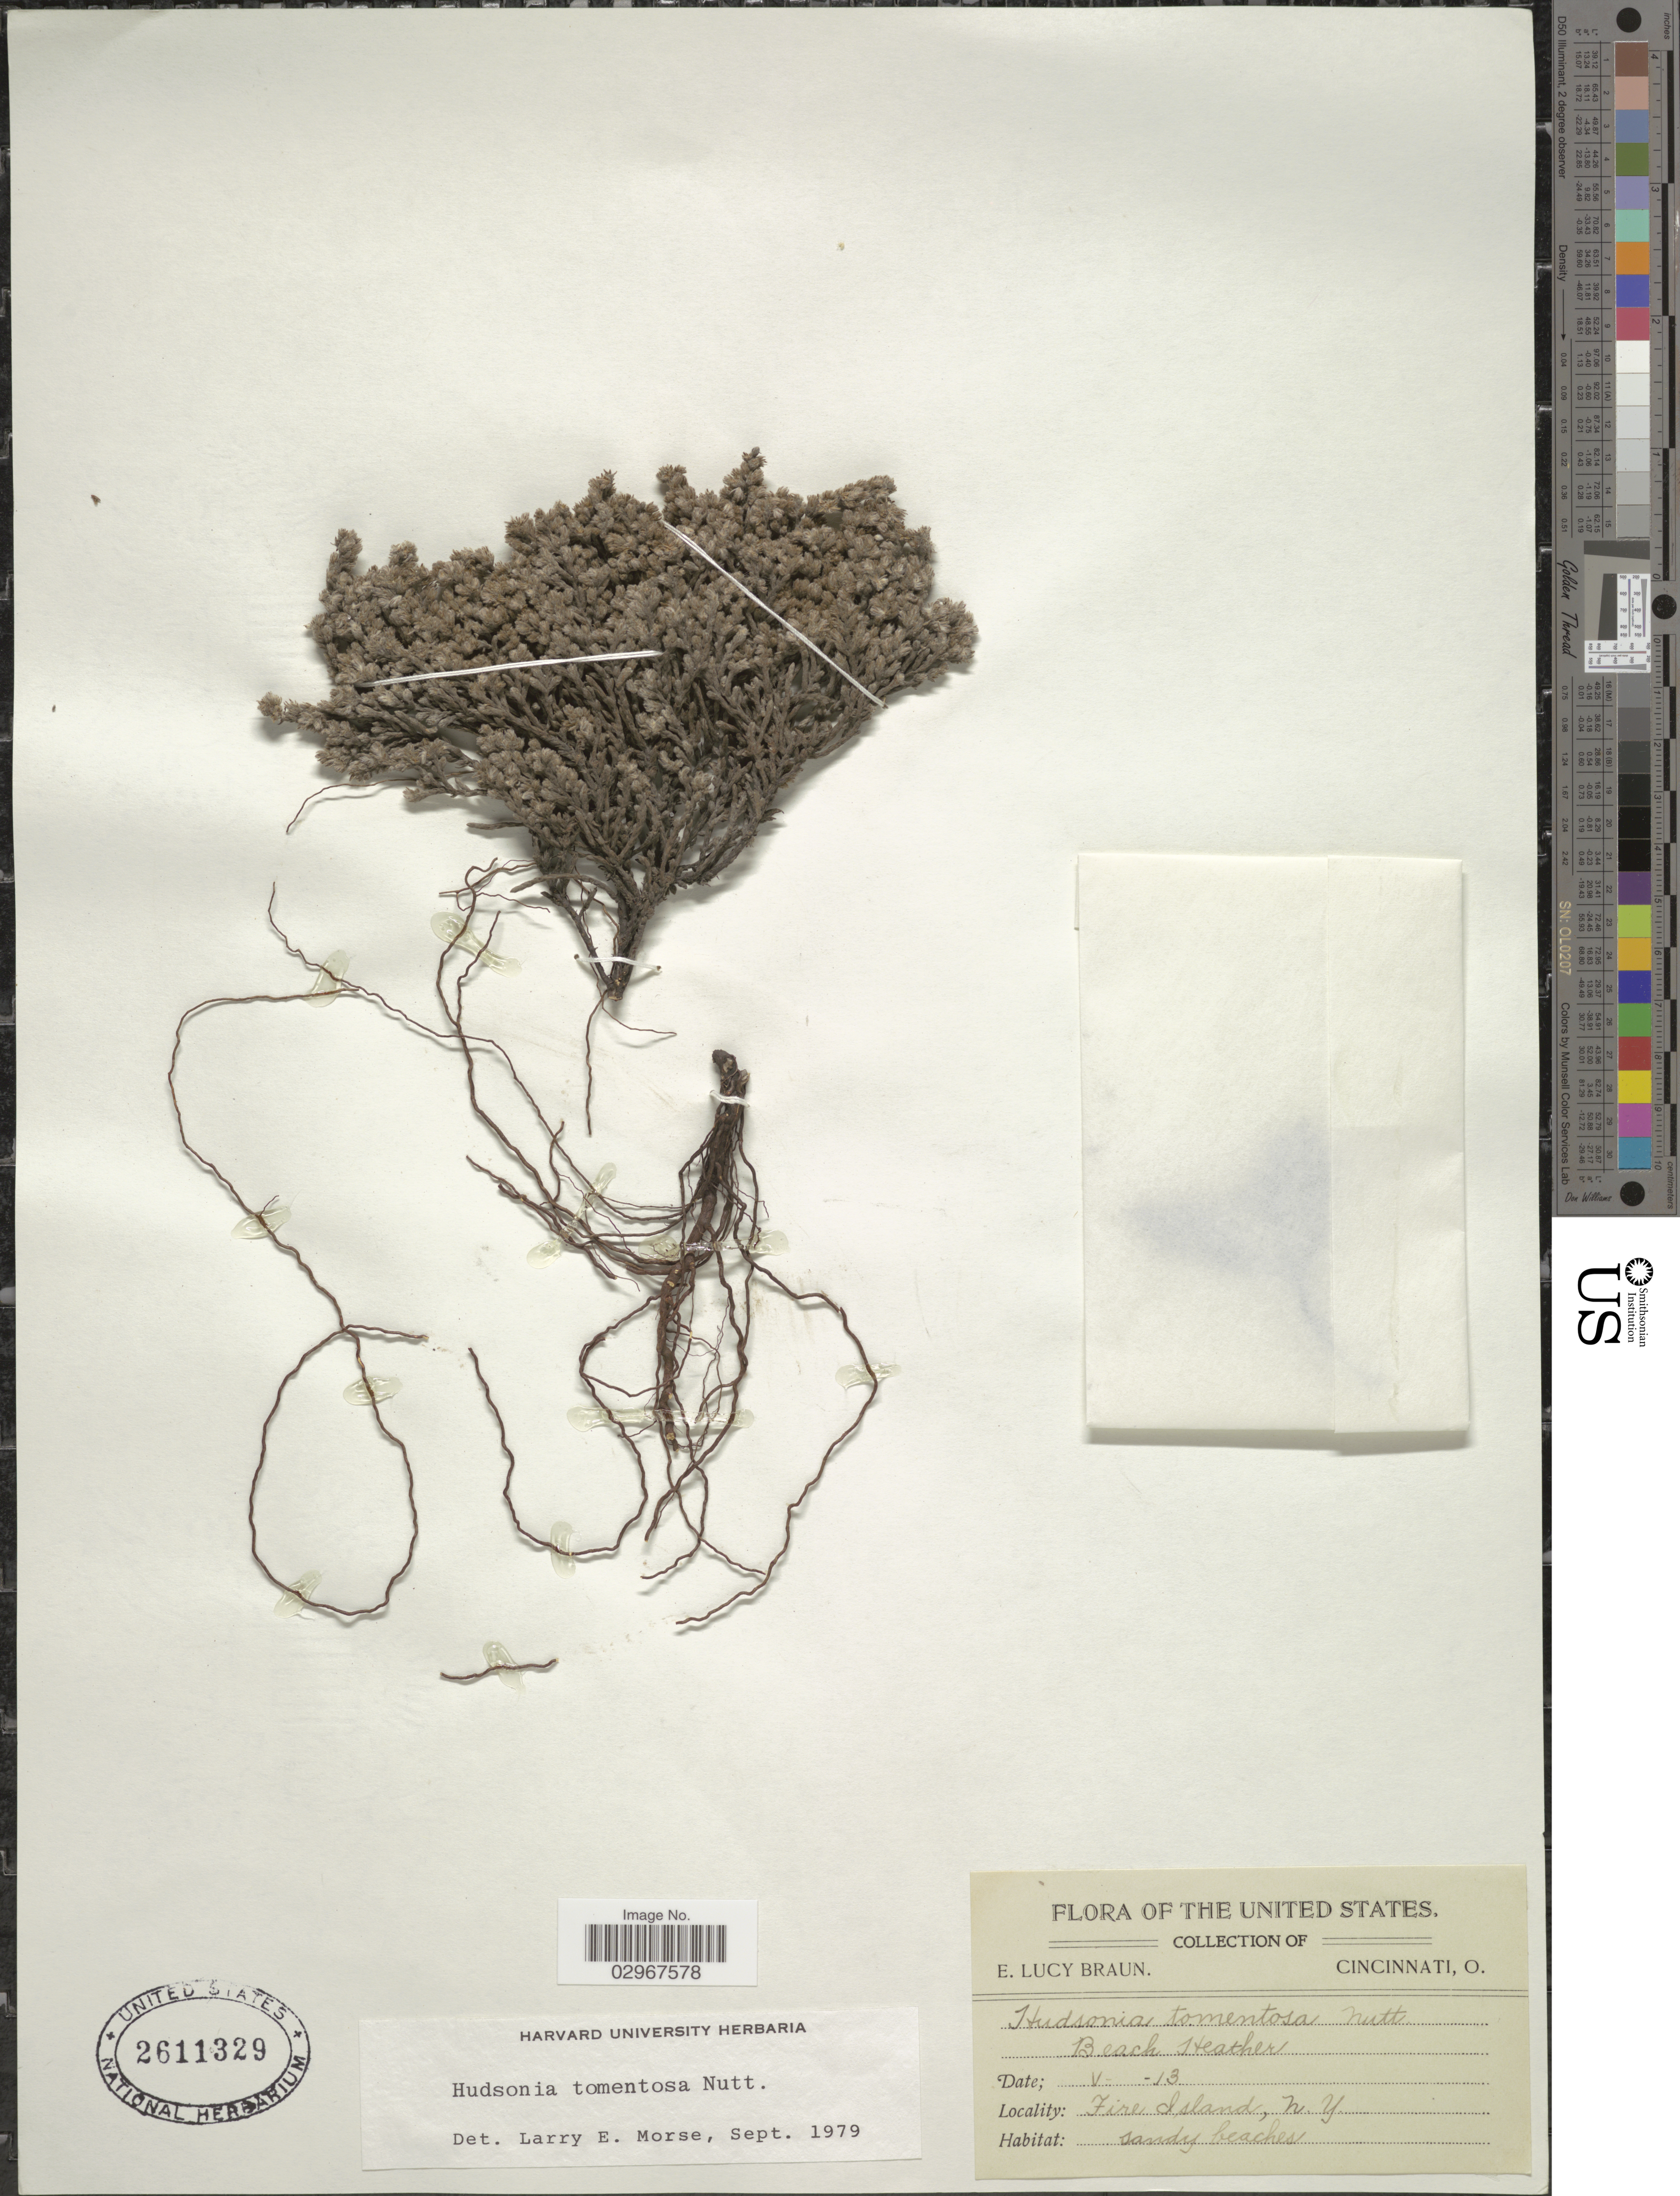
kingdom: Plantae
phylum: Tracheophyta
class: Magnoliopsida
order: Malvales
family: Cistaceae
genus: Hudsonia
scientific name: Hudsonia tomentosa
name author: Nutt.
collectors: E. L. Braun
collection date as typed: Transcribed d/m/y: /5/13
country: United States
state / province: New York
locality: Fire Island, N. Y.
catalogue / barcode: US 2611329